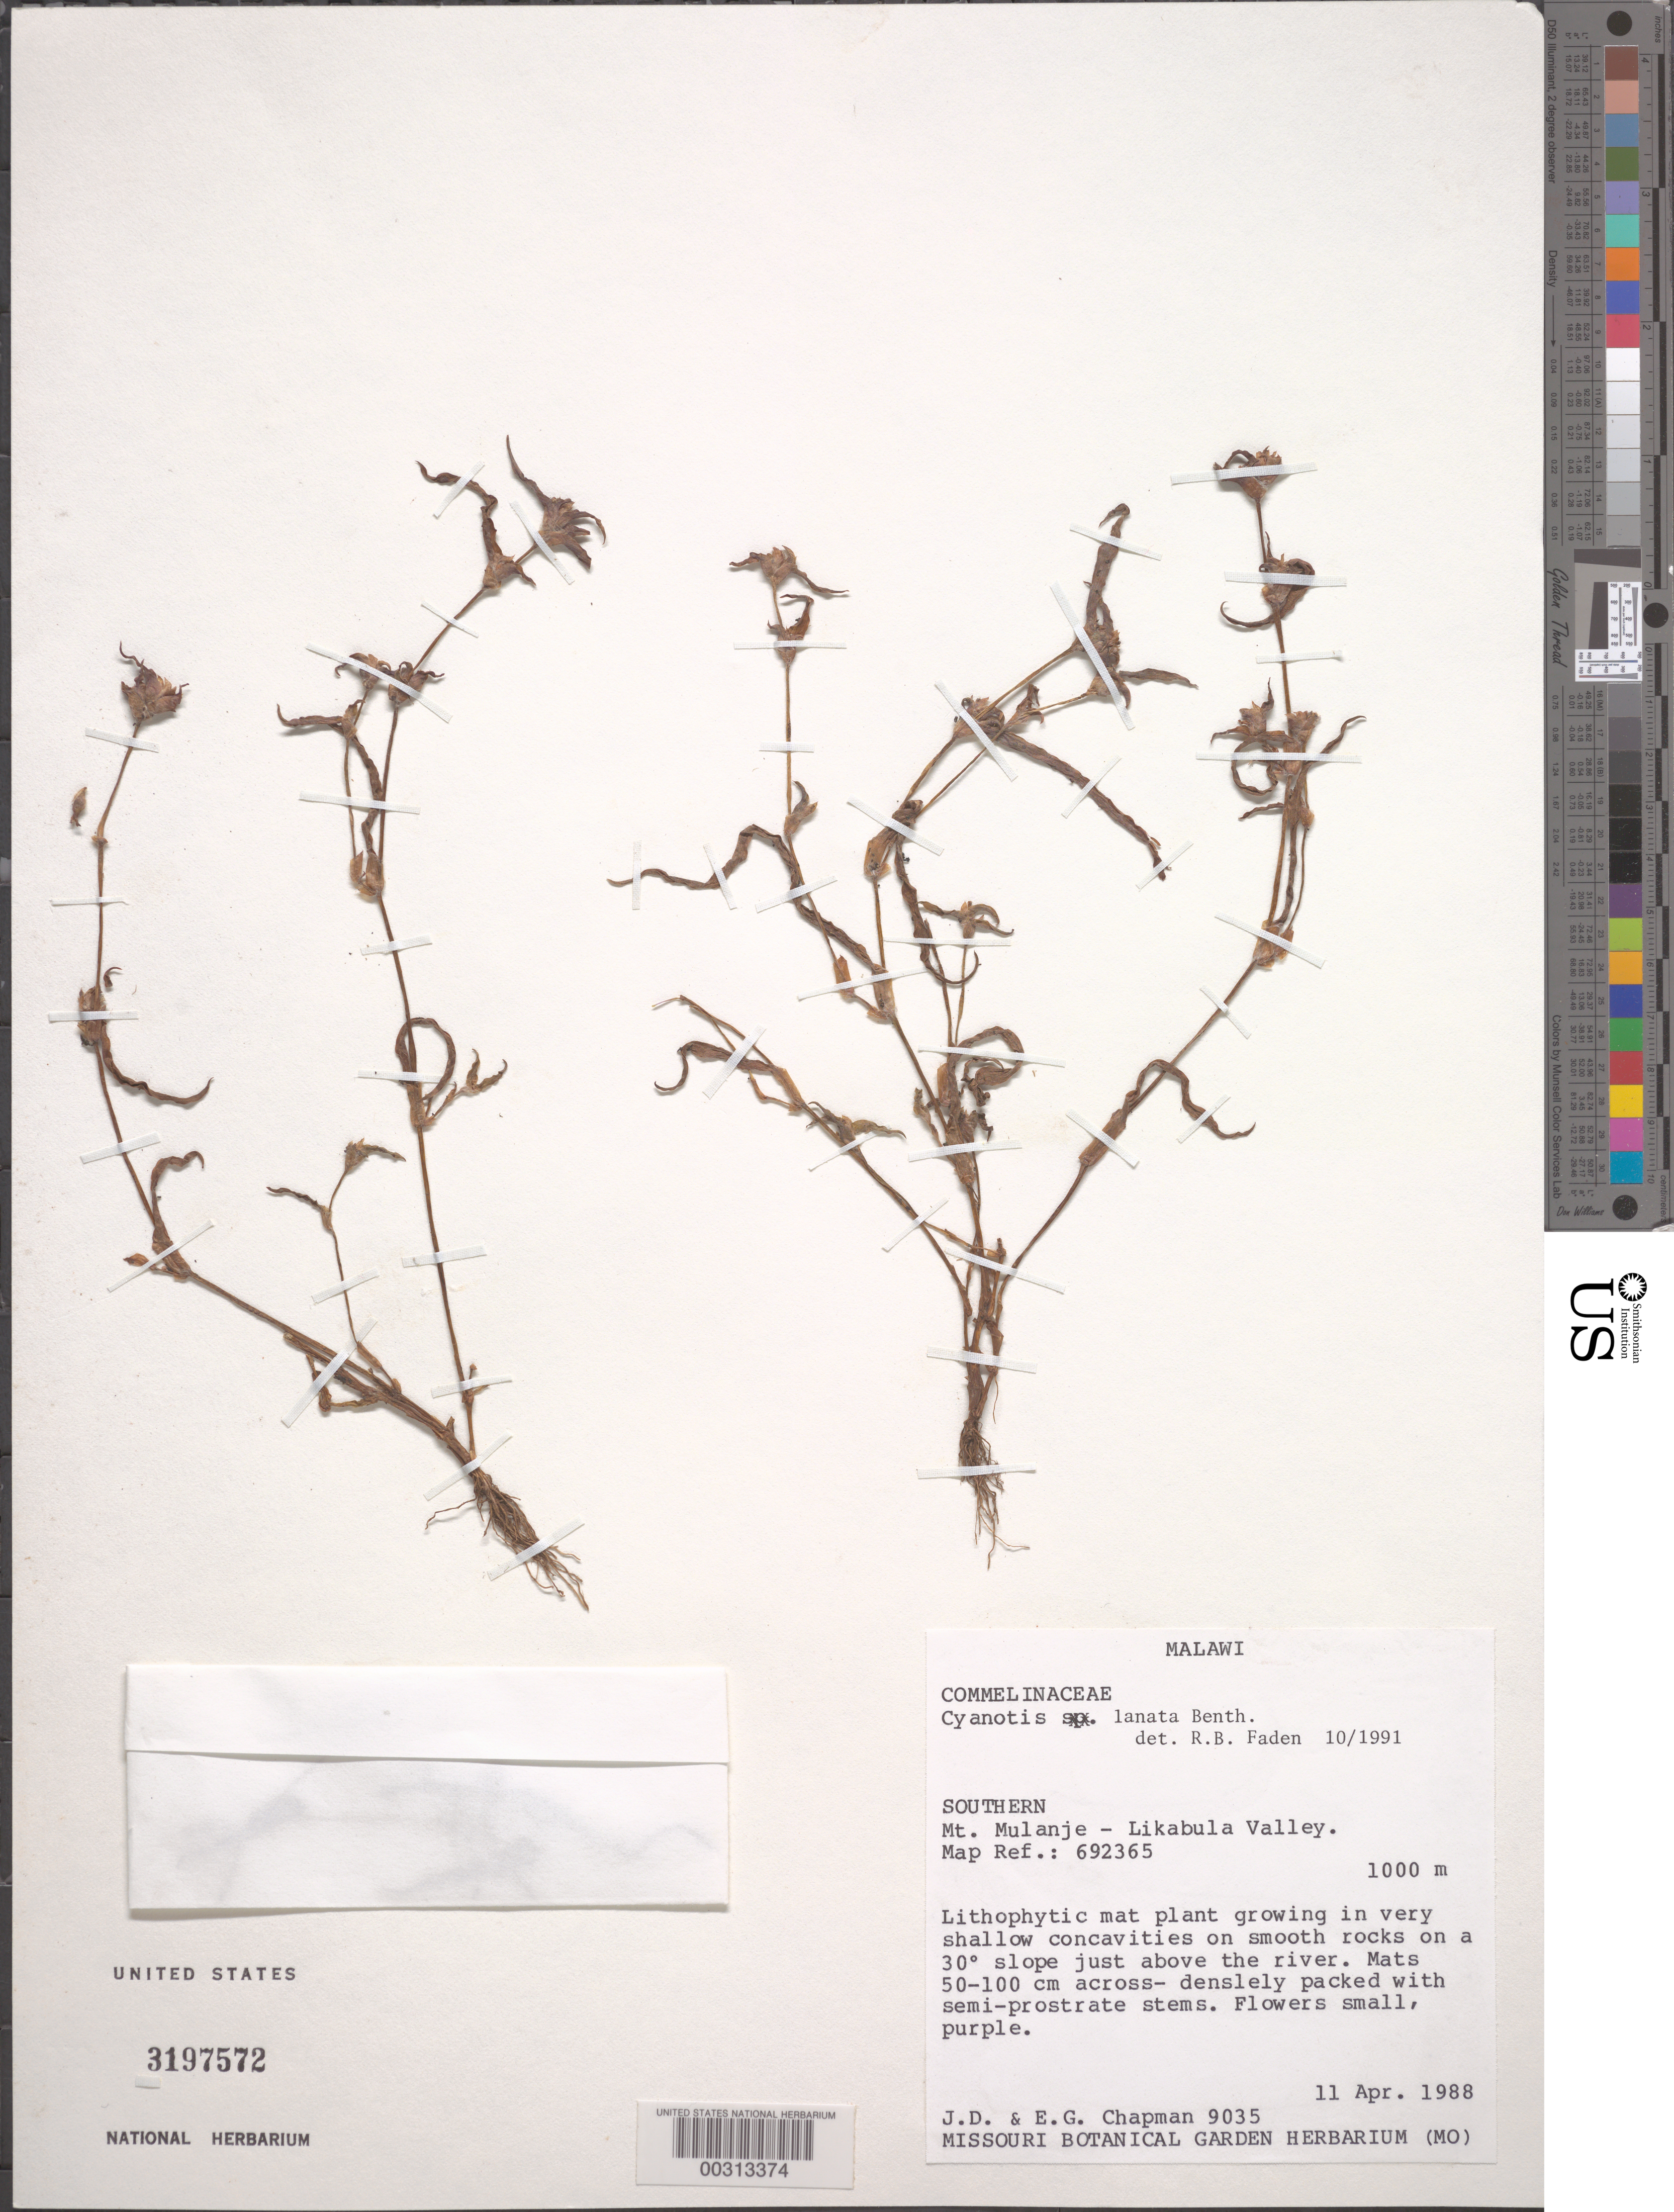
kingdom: Plantae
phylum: Tracheophyta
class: Liliopsida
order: Commelinales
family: Commelinaceae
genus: Cyanotis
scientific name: Cyanotis lanata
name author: Benth.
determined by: Faden, Robert B., (US), Smithsonian Institution - National Museum of Natural History (UNITED STATES)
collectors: J. D. Chapman & E. G. Chapman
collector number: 9035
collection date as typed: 11 Apr 1988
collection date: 1988-04-11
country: Malawi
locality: Mt mulanje, likabula valley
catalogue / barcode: US 3197572